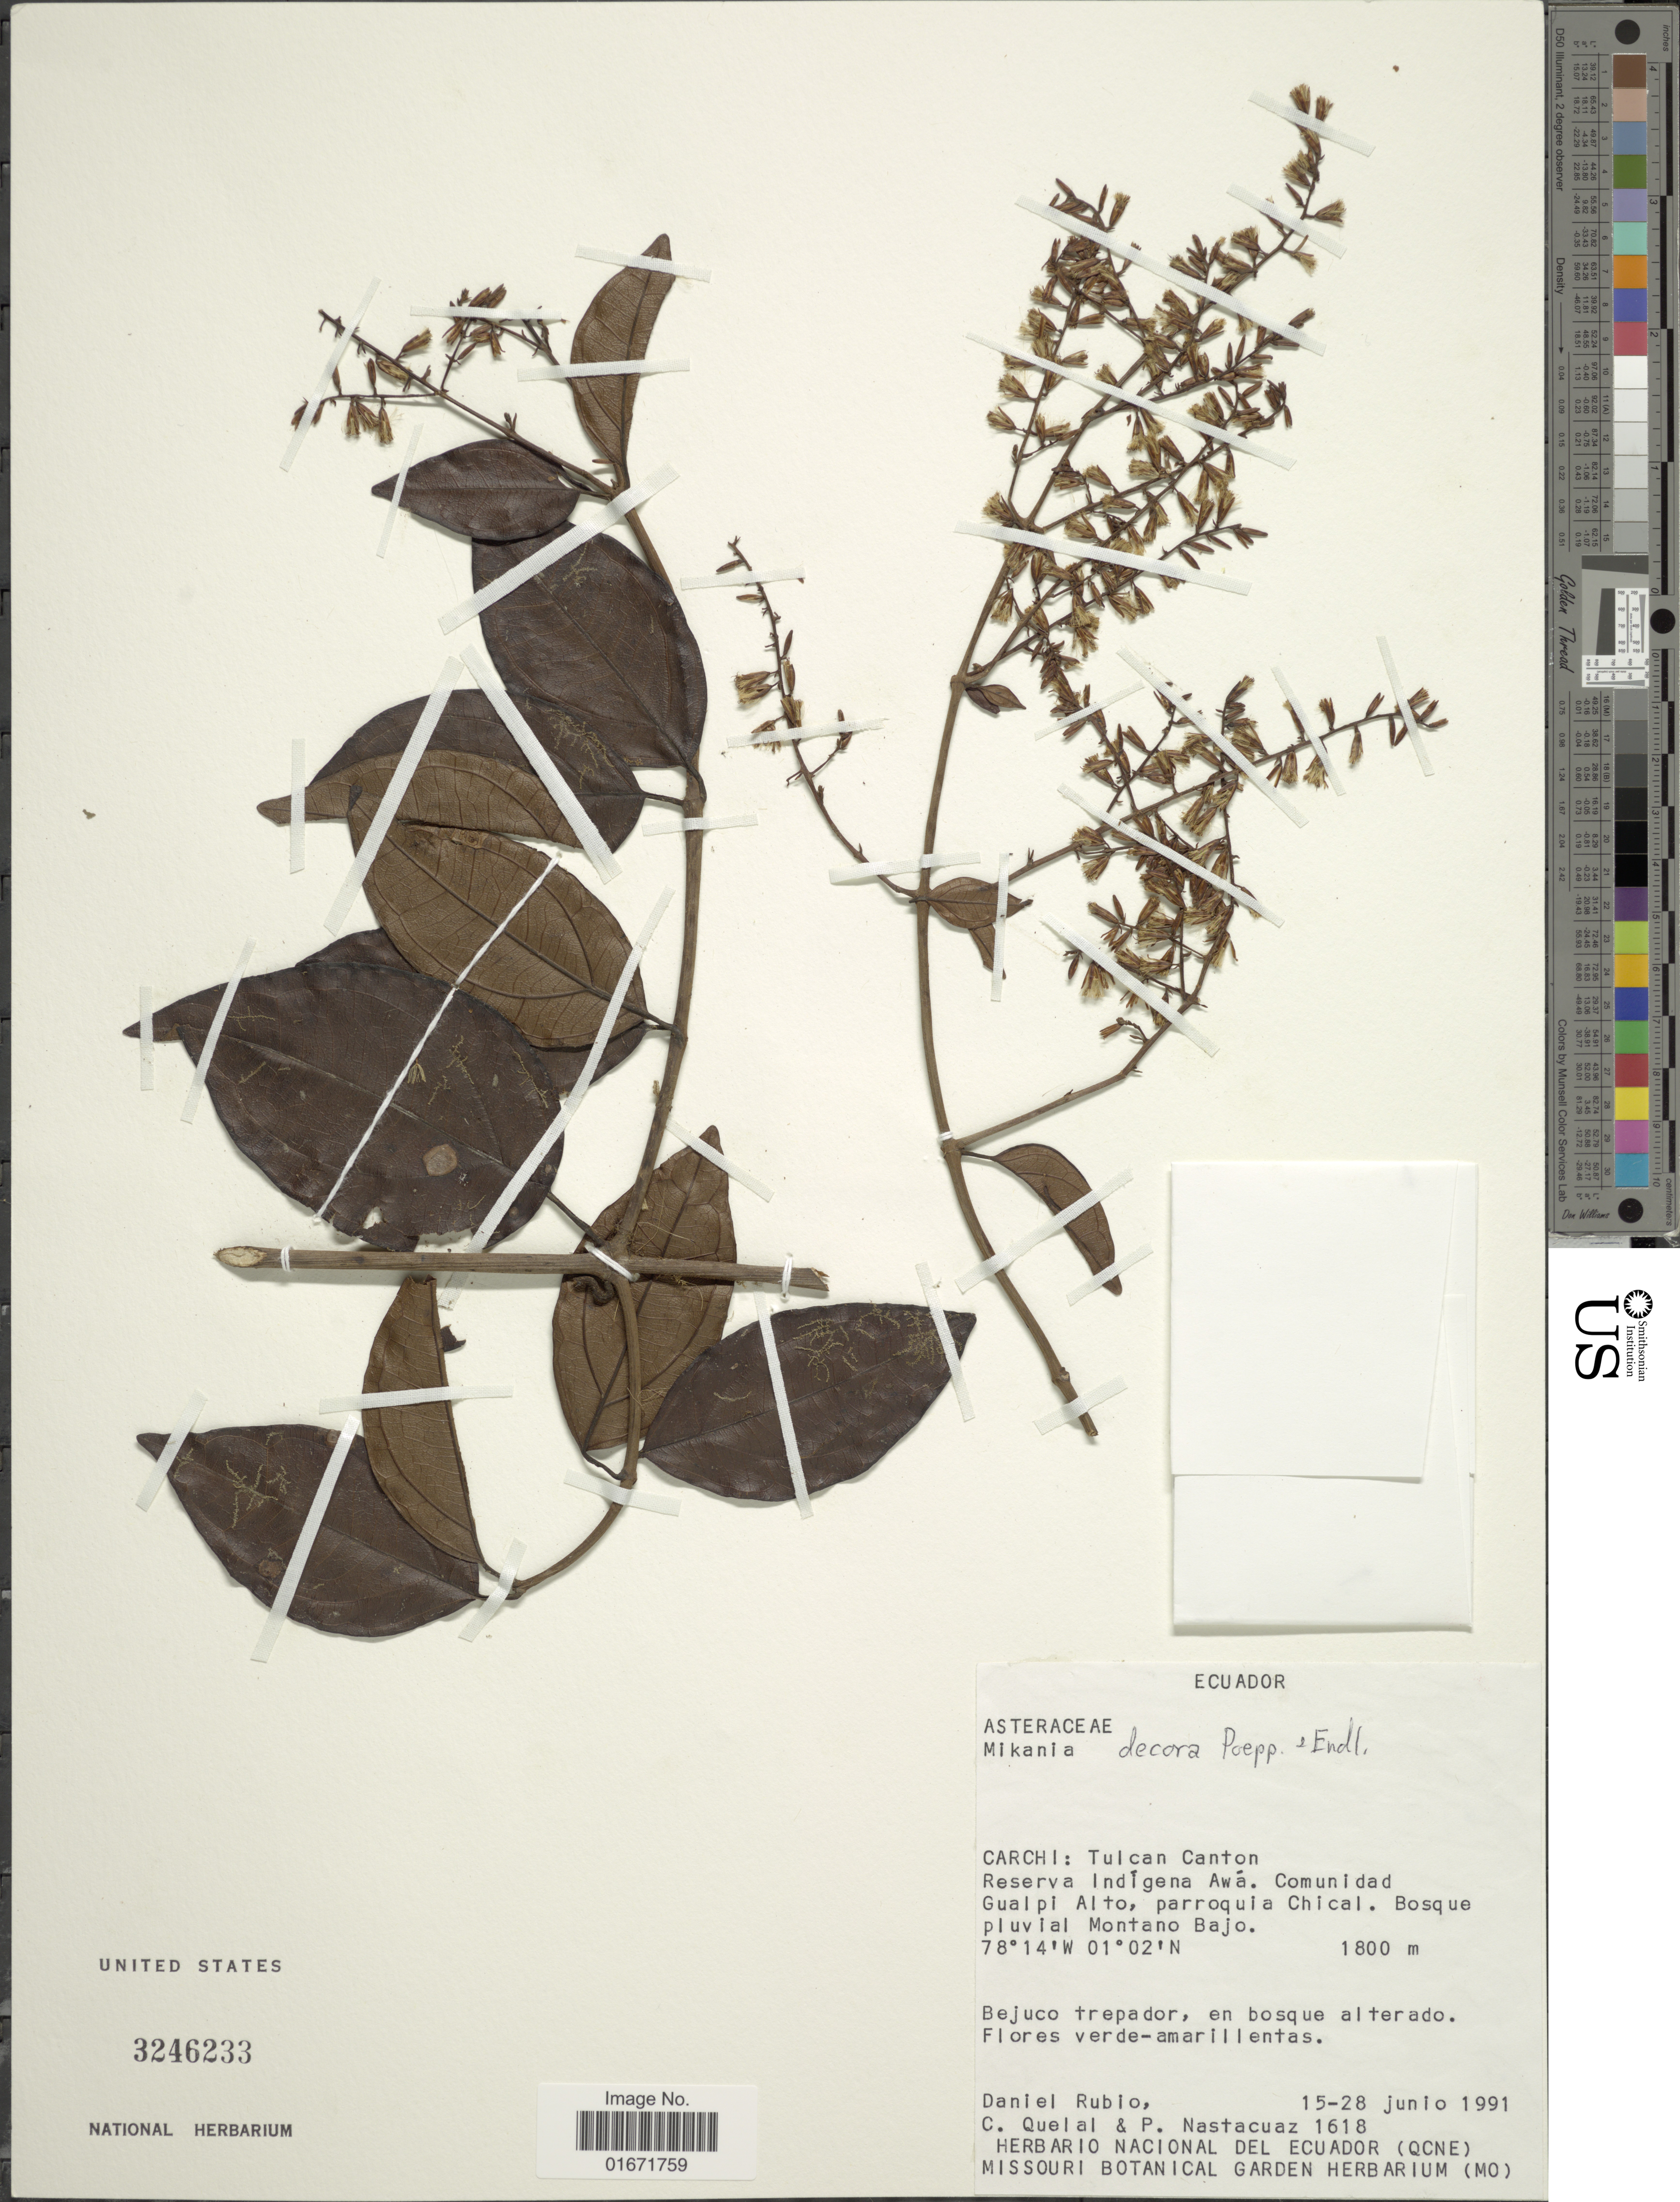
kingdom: Plantae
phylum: Tracheophyta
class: Magnoliopsida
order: Asterales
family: Asteraceae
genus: Mikania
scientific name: Mikania decora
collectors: D. Rubio, C. Quelal & P. Nastacuaz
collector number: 1618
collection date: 1991-06-15/1991-06-28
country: Ecuador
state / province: Carchi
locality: Carchi: Tulcan Canton. Reserva Indigena Awá. Comunidad Gualpi Alto, parroquia Chical. Bosque pluvial Montano Bajo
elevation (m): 1800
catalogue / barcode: US 3246233